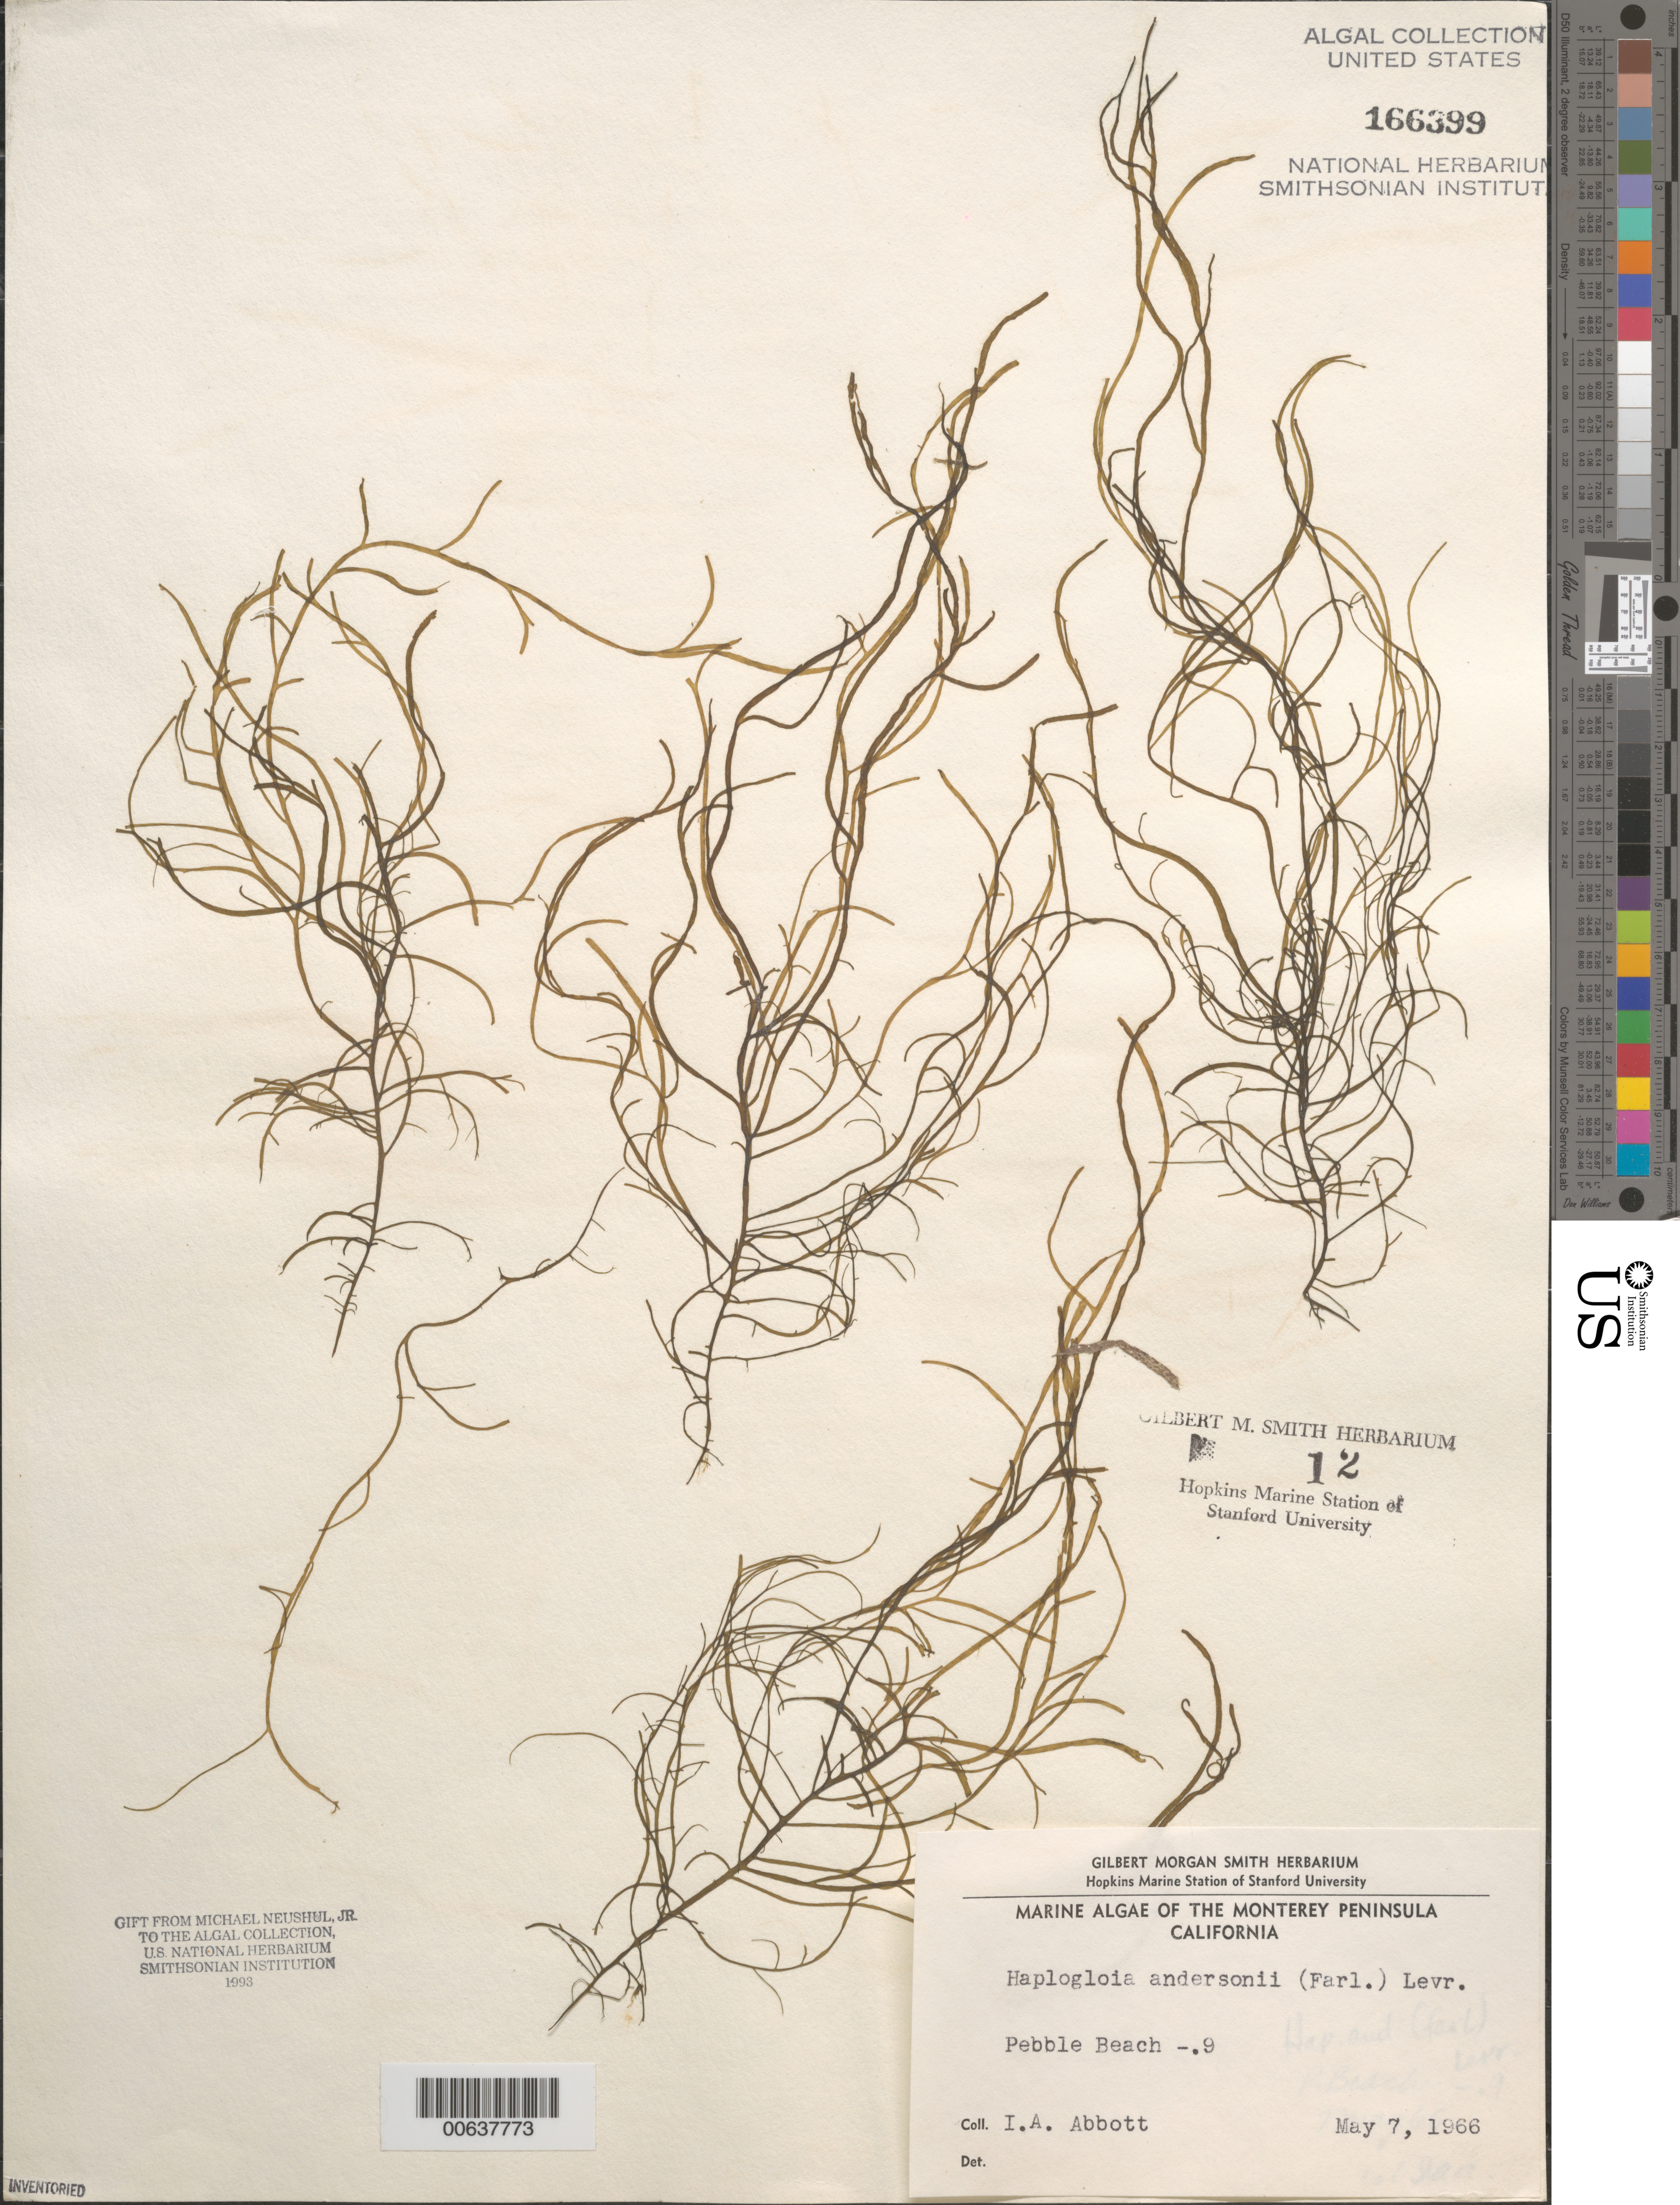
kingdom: Chromista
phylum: Ochrophyta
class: Phaeophyceae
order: Ectocarpales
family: Chordariaceae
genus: Haplogloia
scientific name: Haplogloia andersonii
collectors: I. A. Abbott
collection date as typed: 07 May 1966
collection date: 1966-05-07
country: United States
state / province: California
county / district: Monterey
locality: Pebble Beach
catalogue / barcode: US 166399